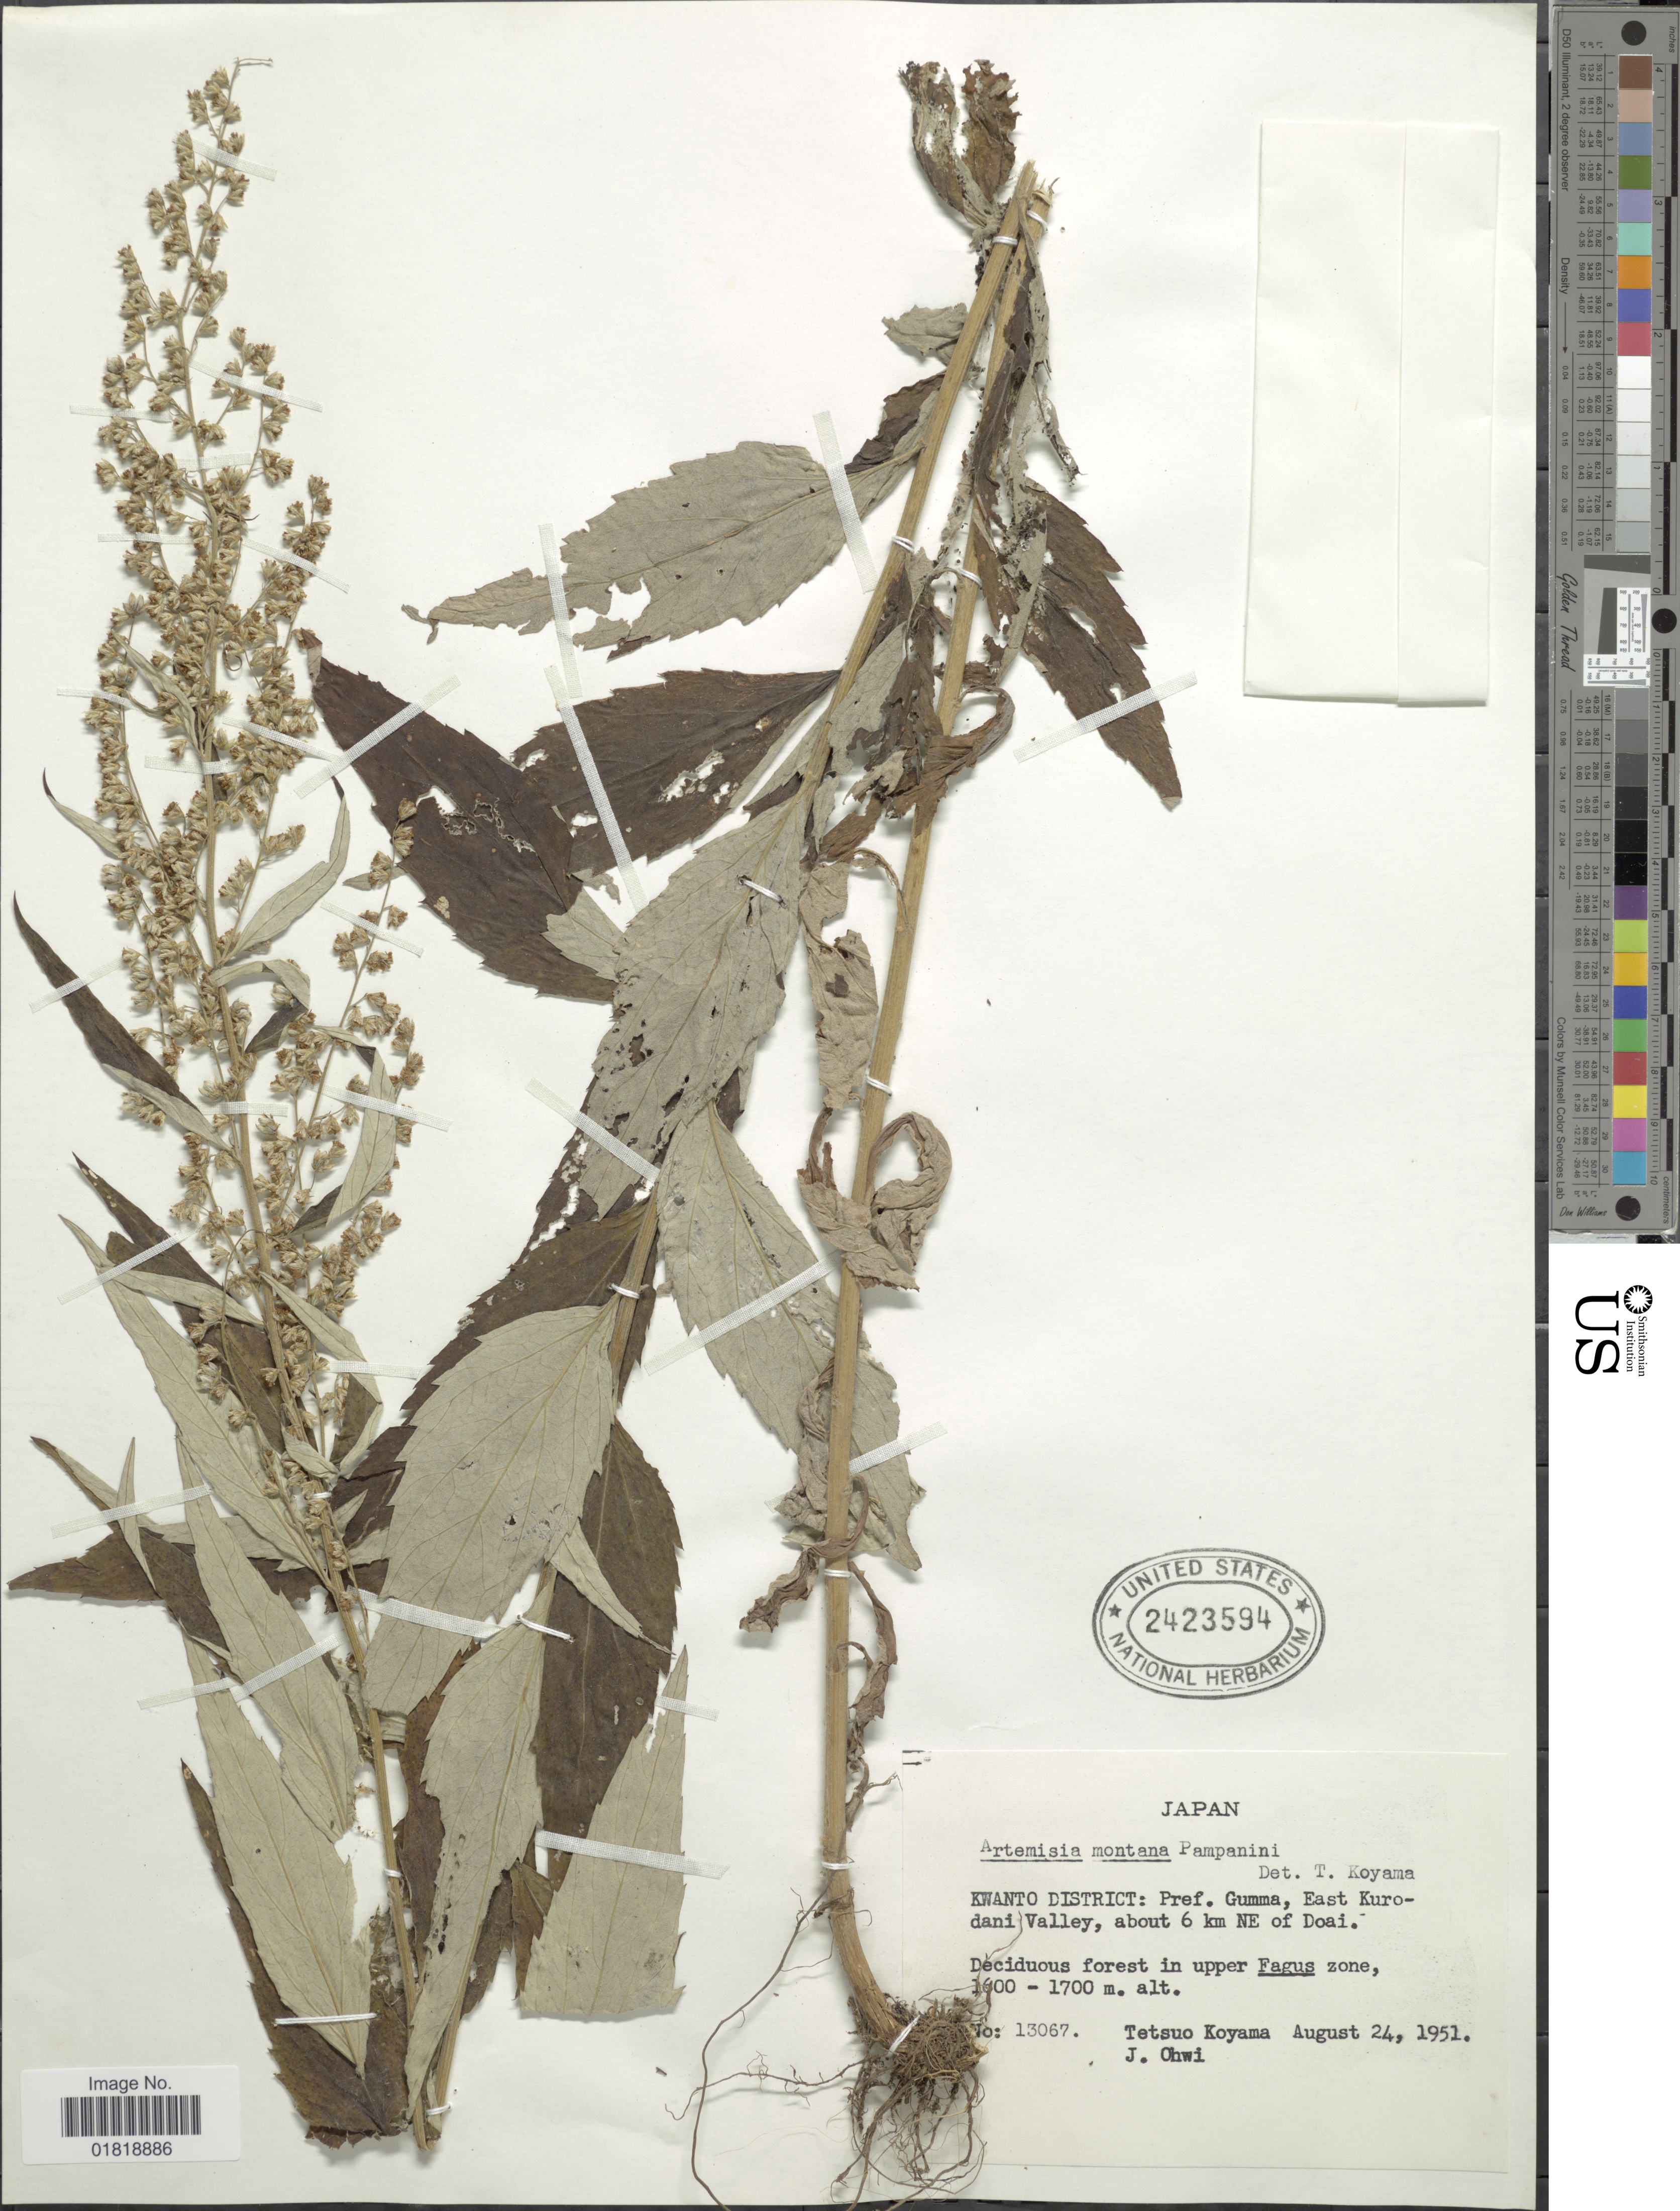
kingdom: Plantae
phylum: Tracheophyta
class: Magnoliopsida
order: Asterales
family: Asteraceae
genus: Artemisia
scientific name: Artemisia montana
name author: (Nakai) Pamp.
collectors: T. Koyama & J. Ohwi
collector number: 13067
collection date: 1951-08-24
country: Japan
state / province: Gunma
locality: Kwanto District, Pref. Gumma, East Kurodani Valley, about 6 km NE of Doai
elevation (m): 1600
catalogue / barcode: US 2423594